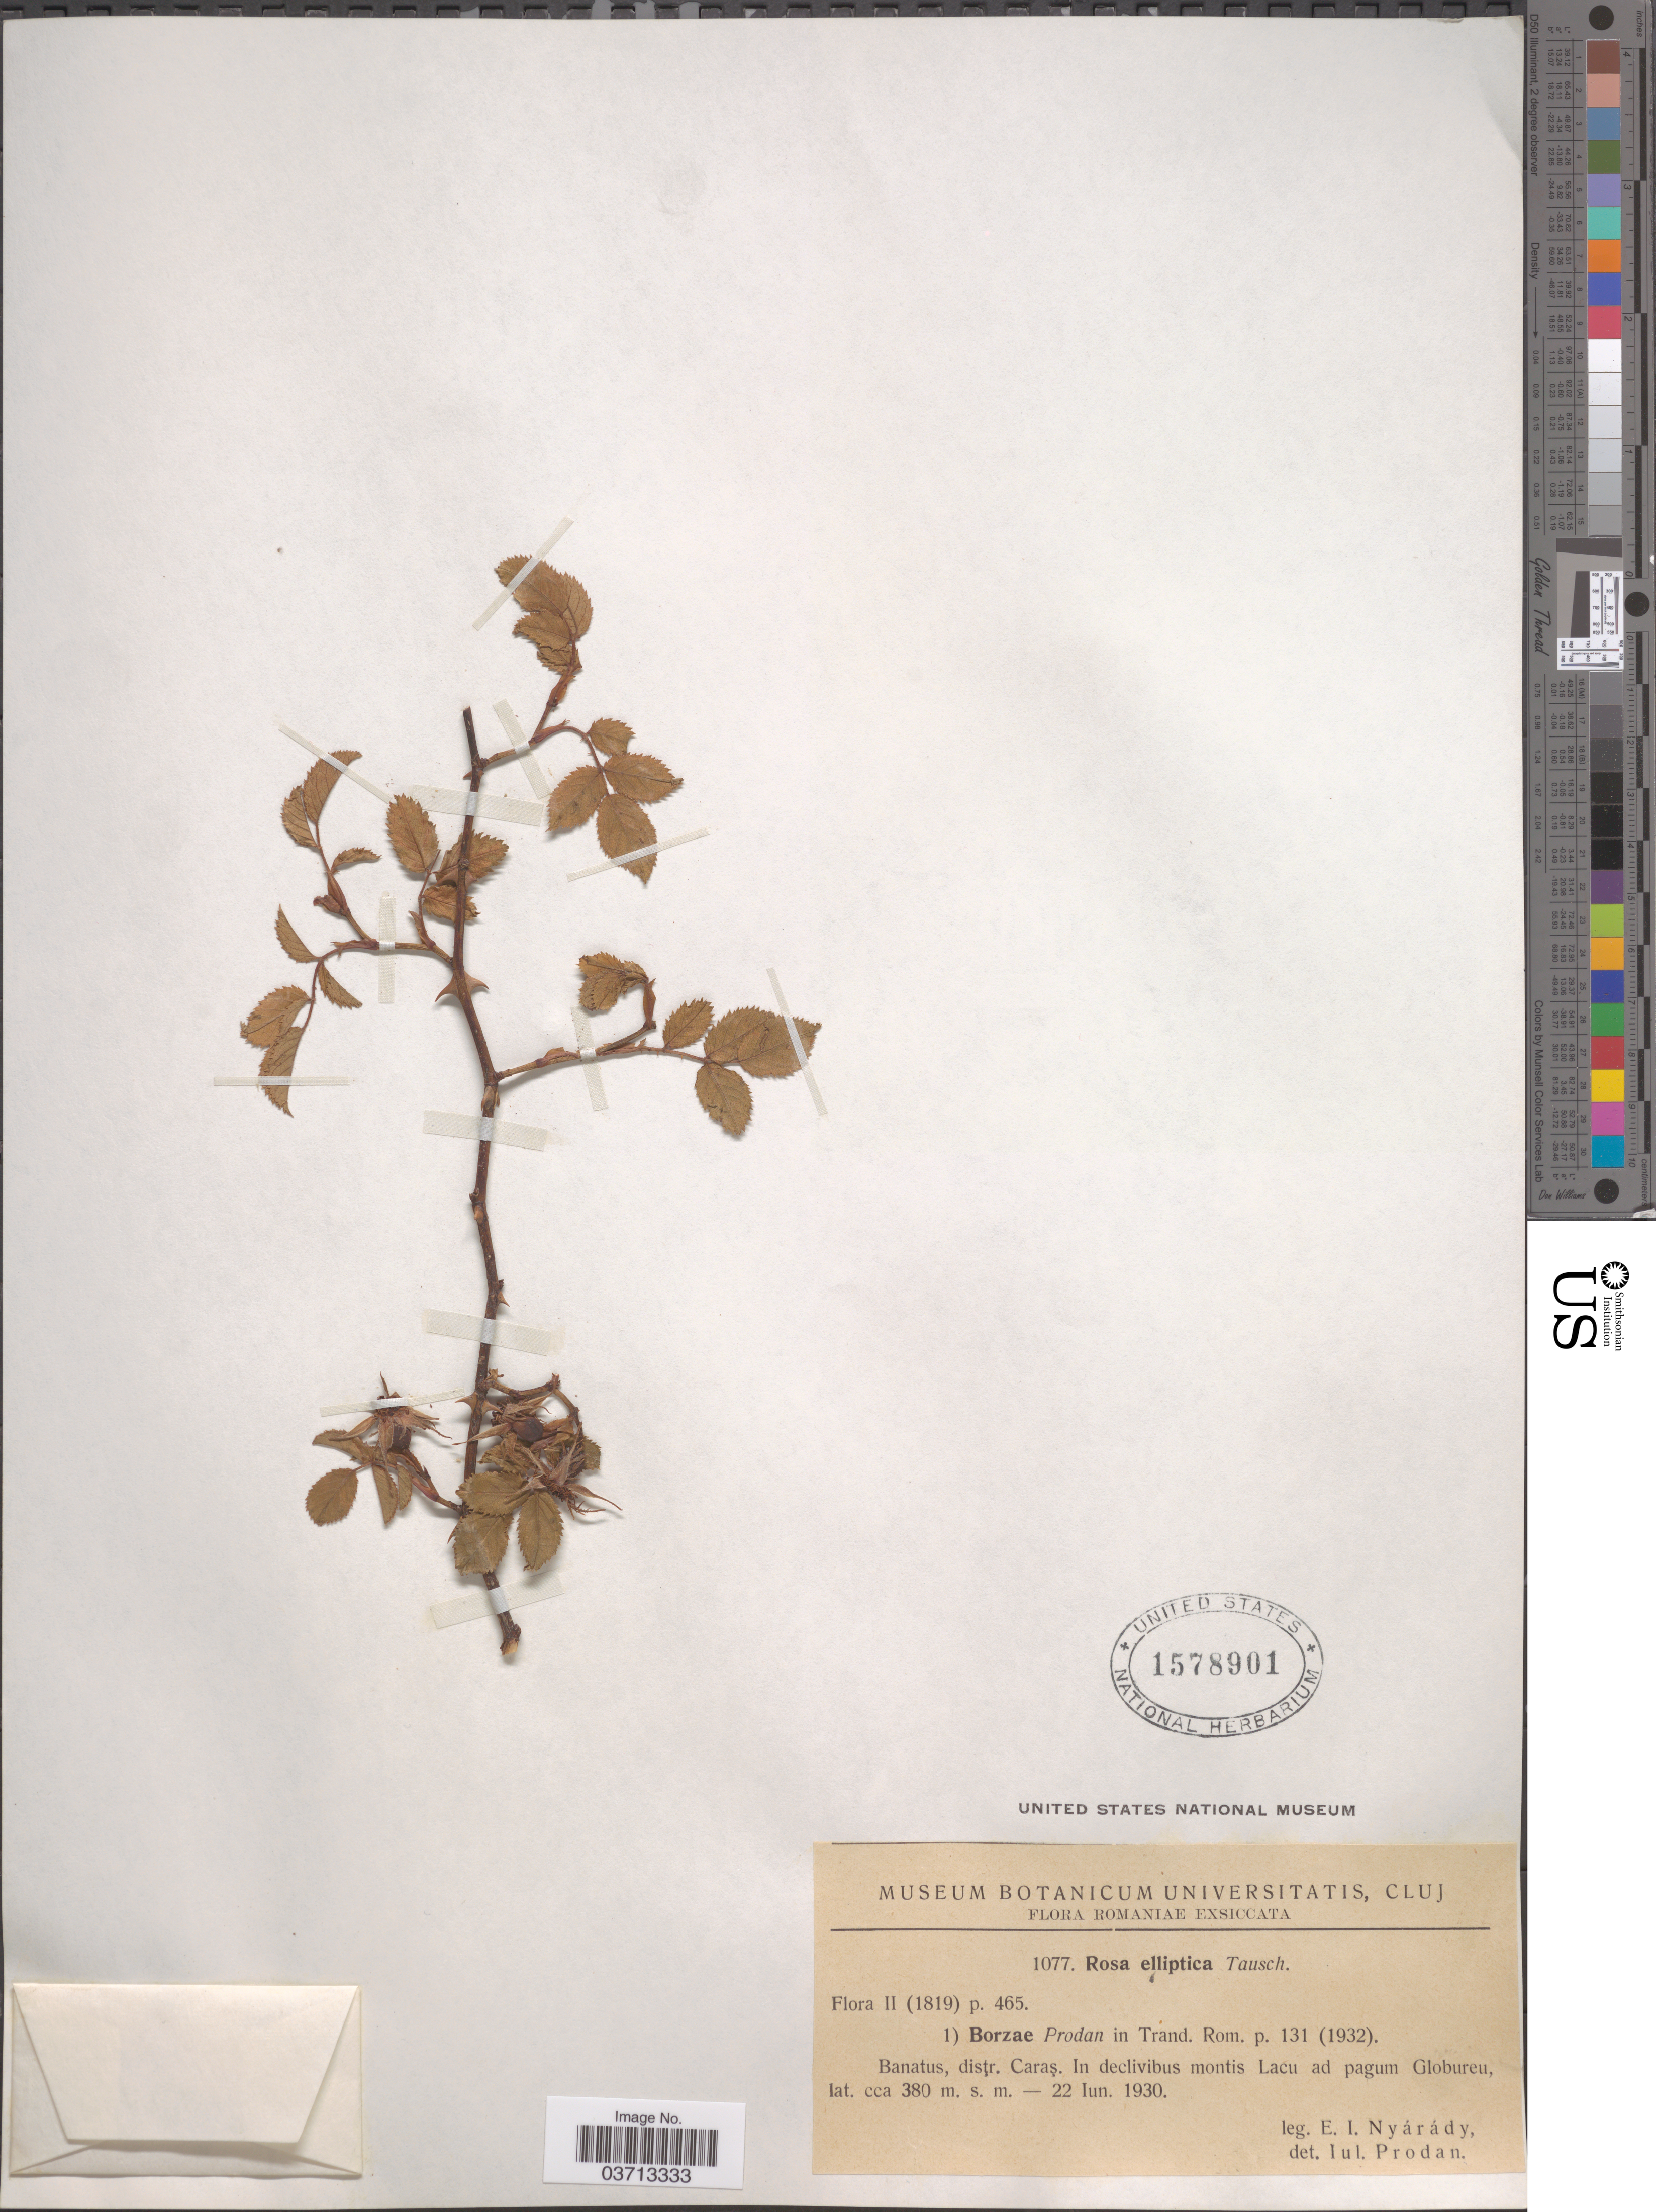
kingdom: Plantae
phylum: Tracheophyta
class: Magnoliopsida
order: Rosales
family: Rosaceae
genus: Rosa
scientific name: Rosa elliptica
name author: Tausch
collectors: E. Nyárády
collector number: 1077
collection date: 1930-06-22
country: Romania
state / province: Caras-Severin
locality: Banatus, disţr. Caraş. In declivibus montis Lacu ad pagum Globureu.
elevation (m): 380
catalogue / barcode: US 1578901